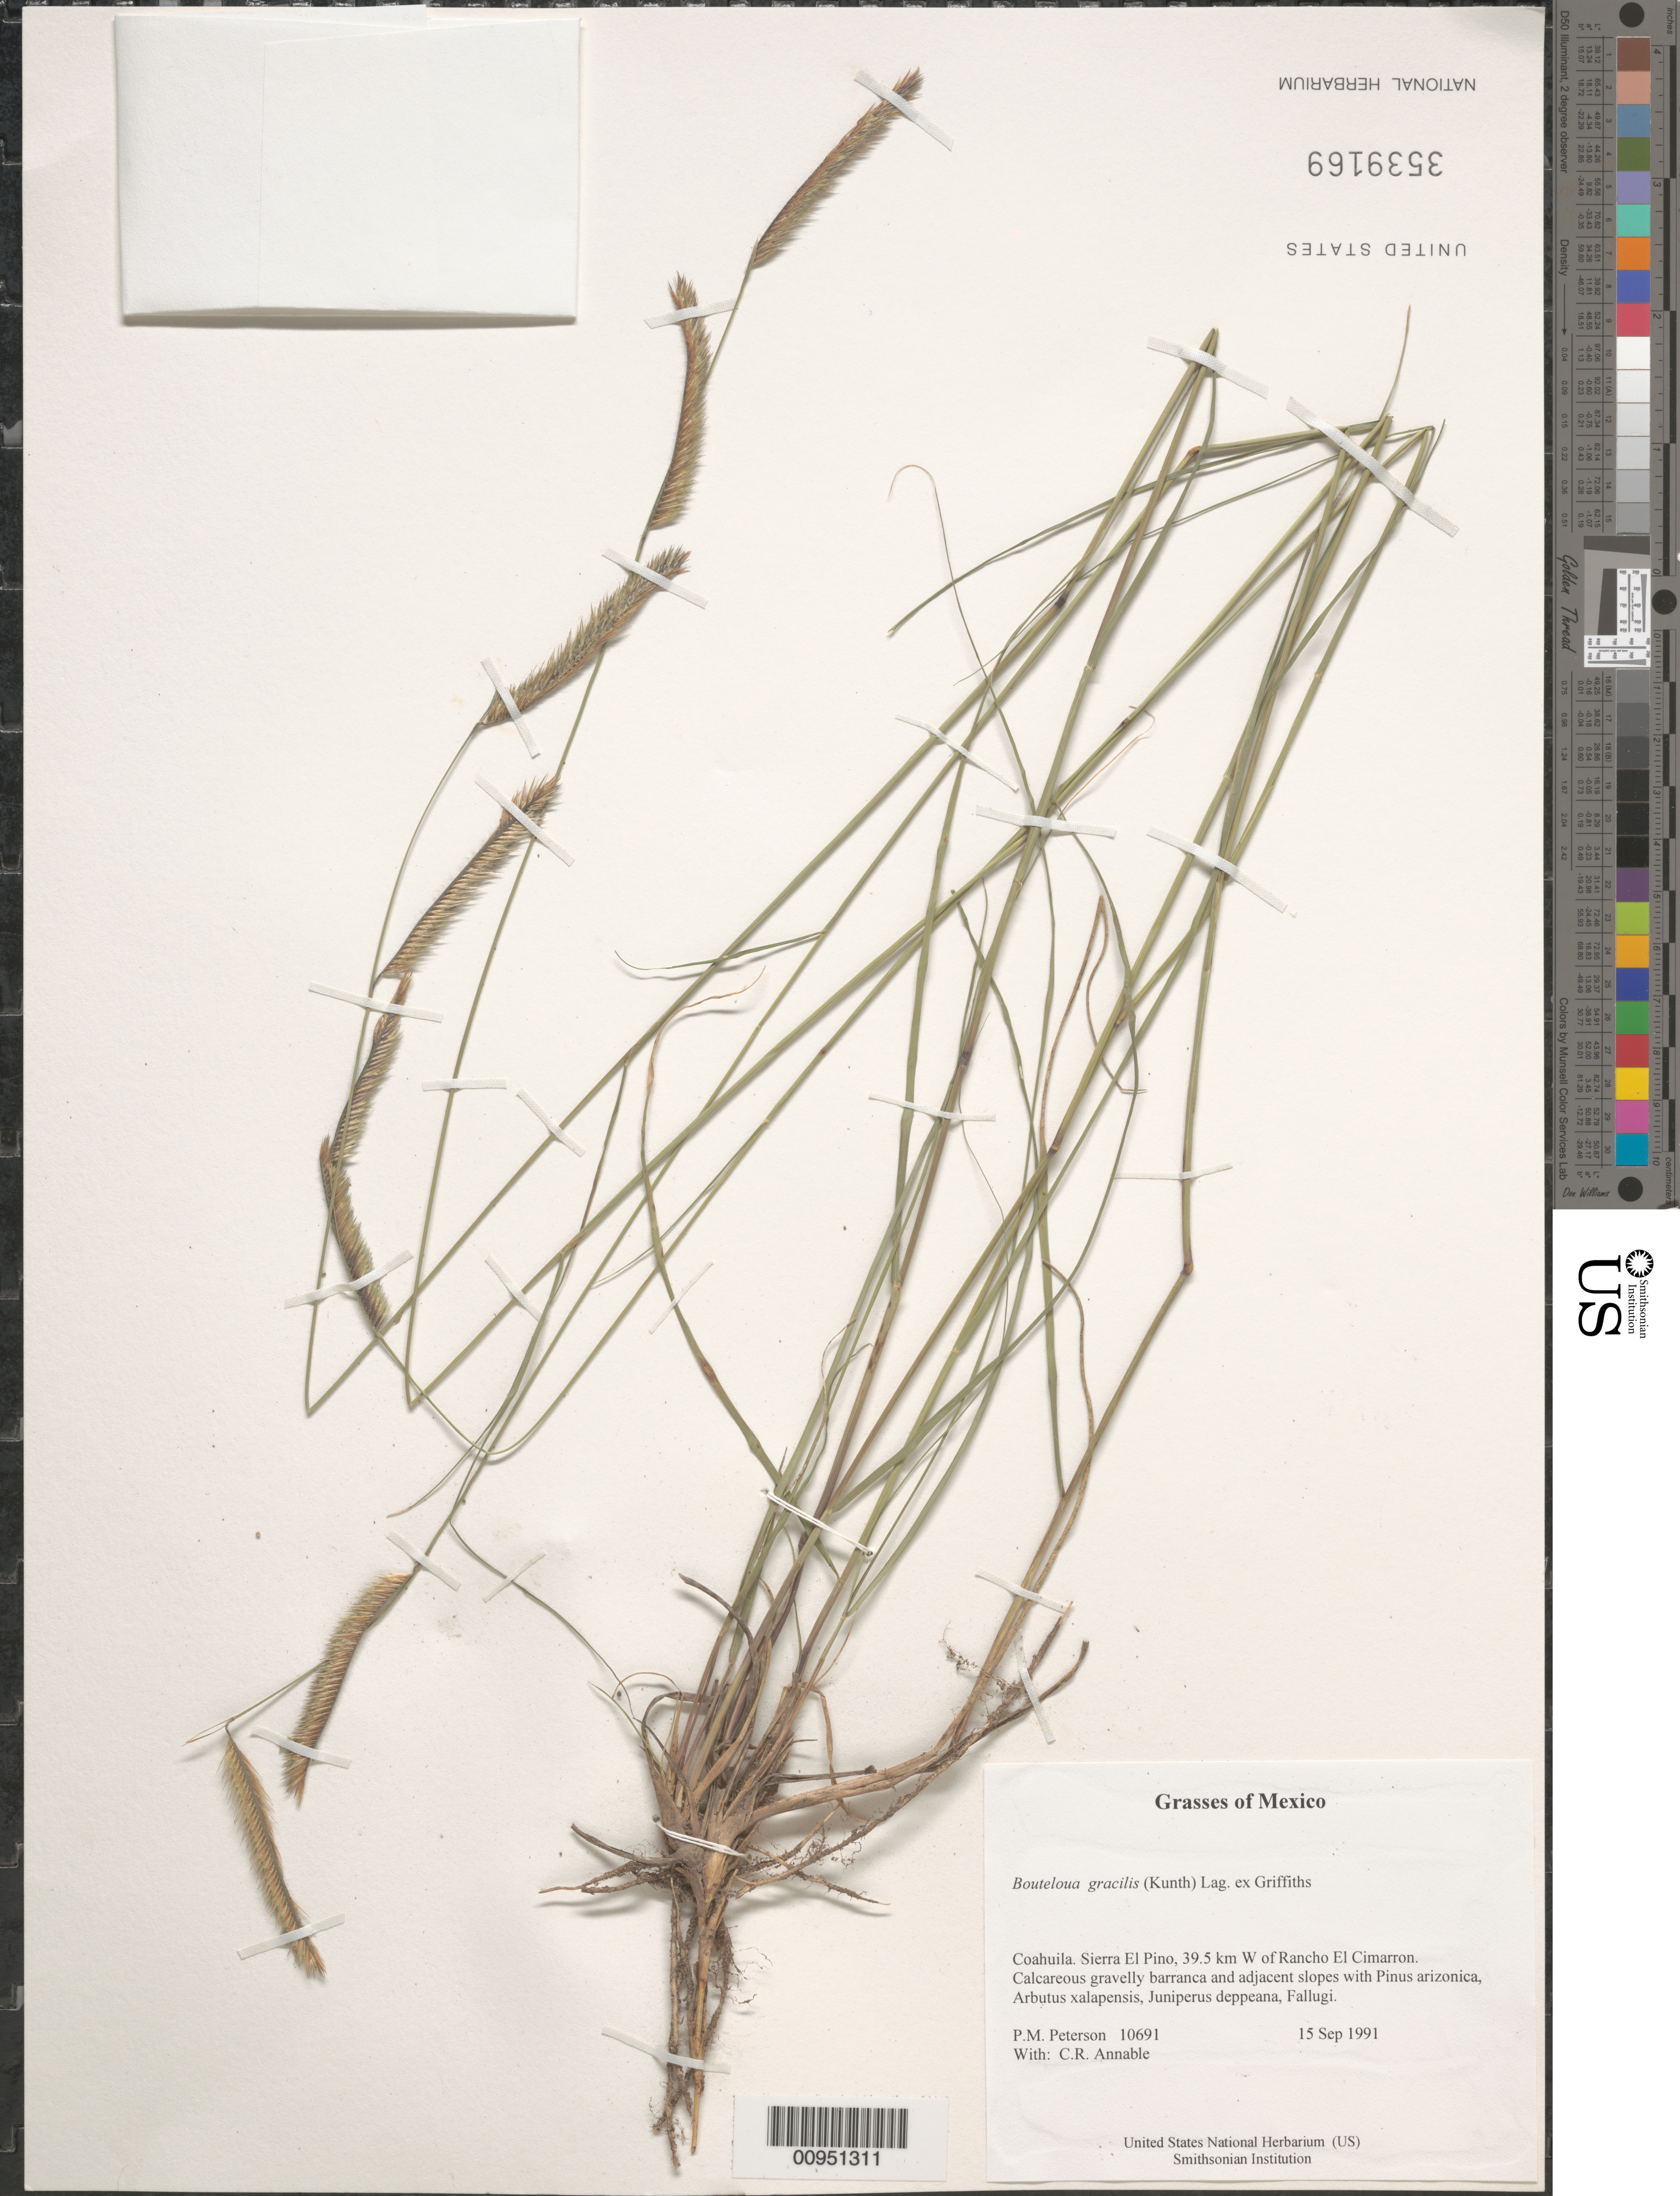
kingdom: Plantae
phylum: Tracheophyta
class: Liliopsida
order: Poales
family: Poaceae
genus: Bouteloua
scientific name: Bouteloua gracilis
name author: (Kunth) Lag. ex Griffiths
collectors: P. M. Peterson & C. R. Annable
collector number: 10691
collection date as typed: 15 Sep 1991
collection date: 1991-09-15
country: Mexico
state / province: Coahuila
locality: Sierra El Pino, 39.5 km W of Rancho El Cimarron.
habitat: Calcareous gravelly barranca and adjacent slopes with Pinus arizonica, Arbutus xalapensis, Juniperus deppeana, Fallugi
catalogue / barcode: US 3539169